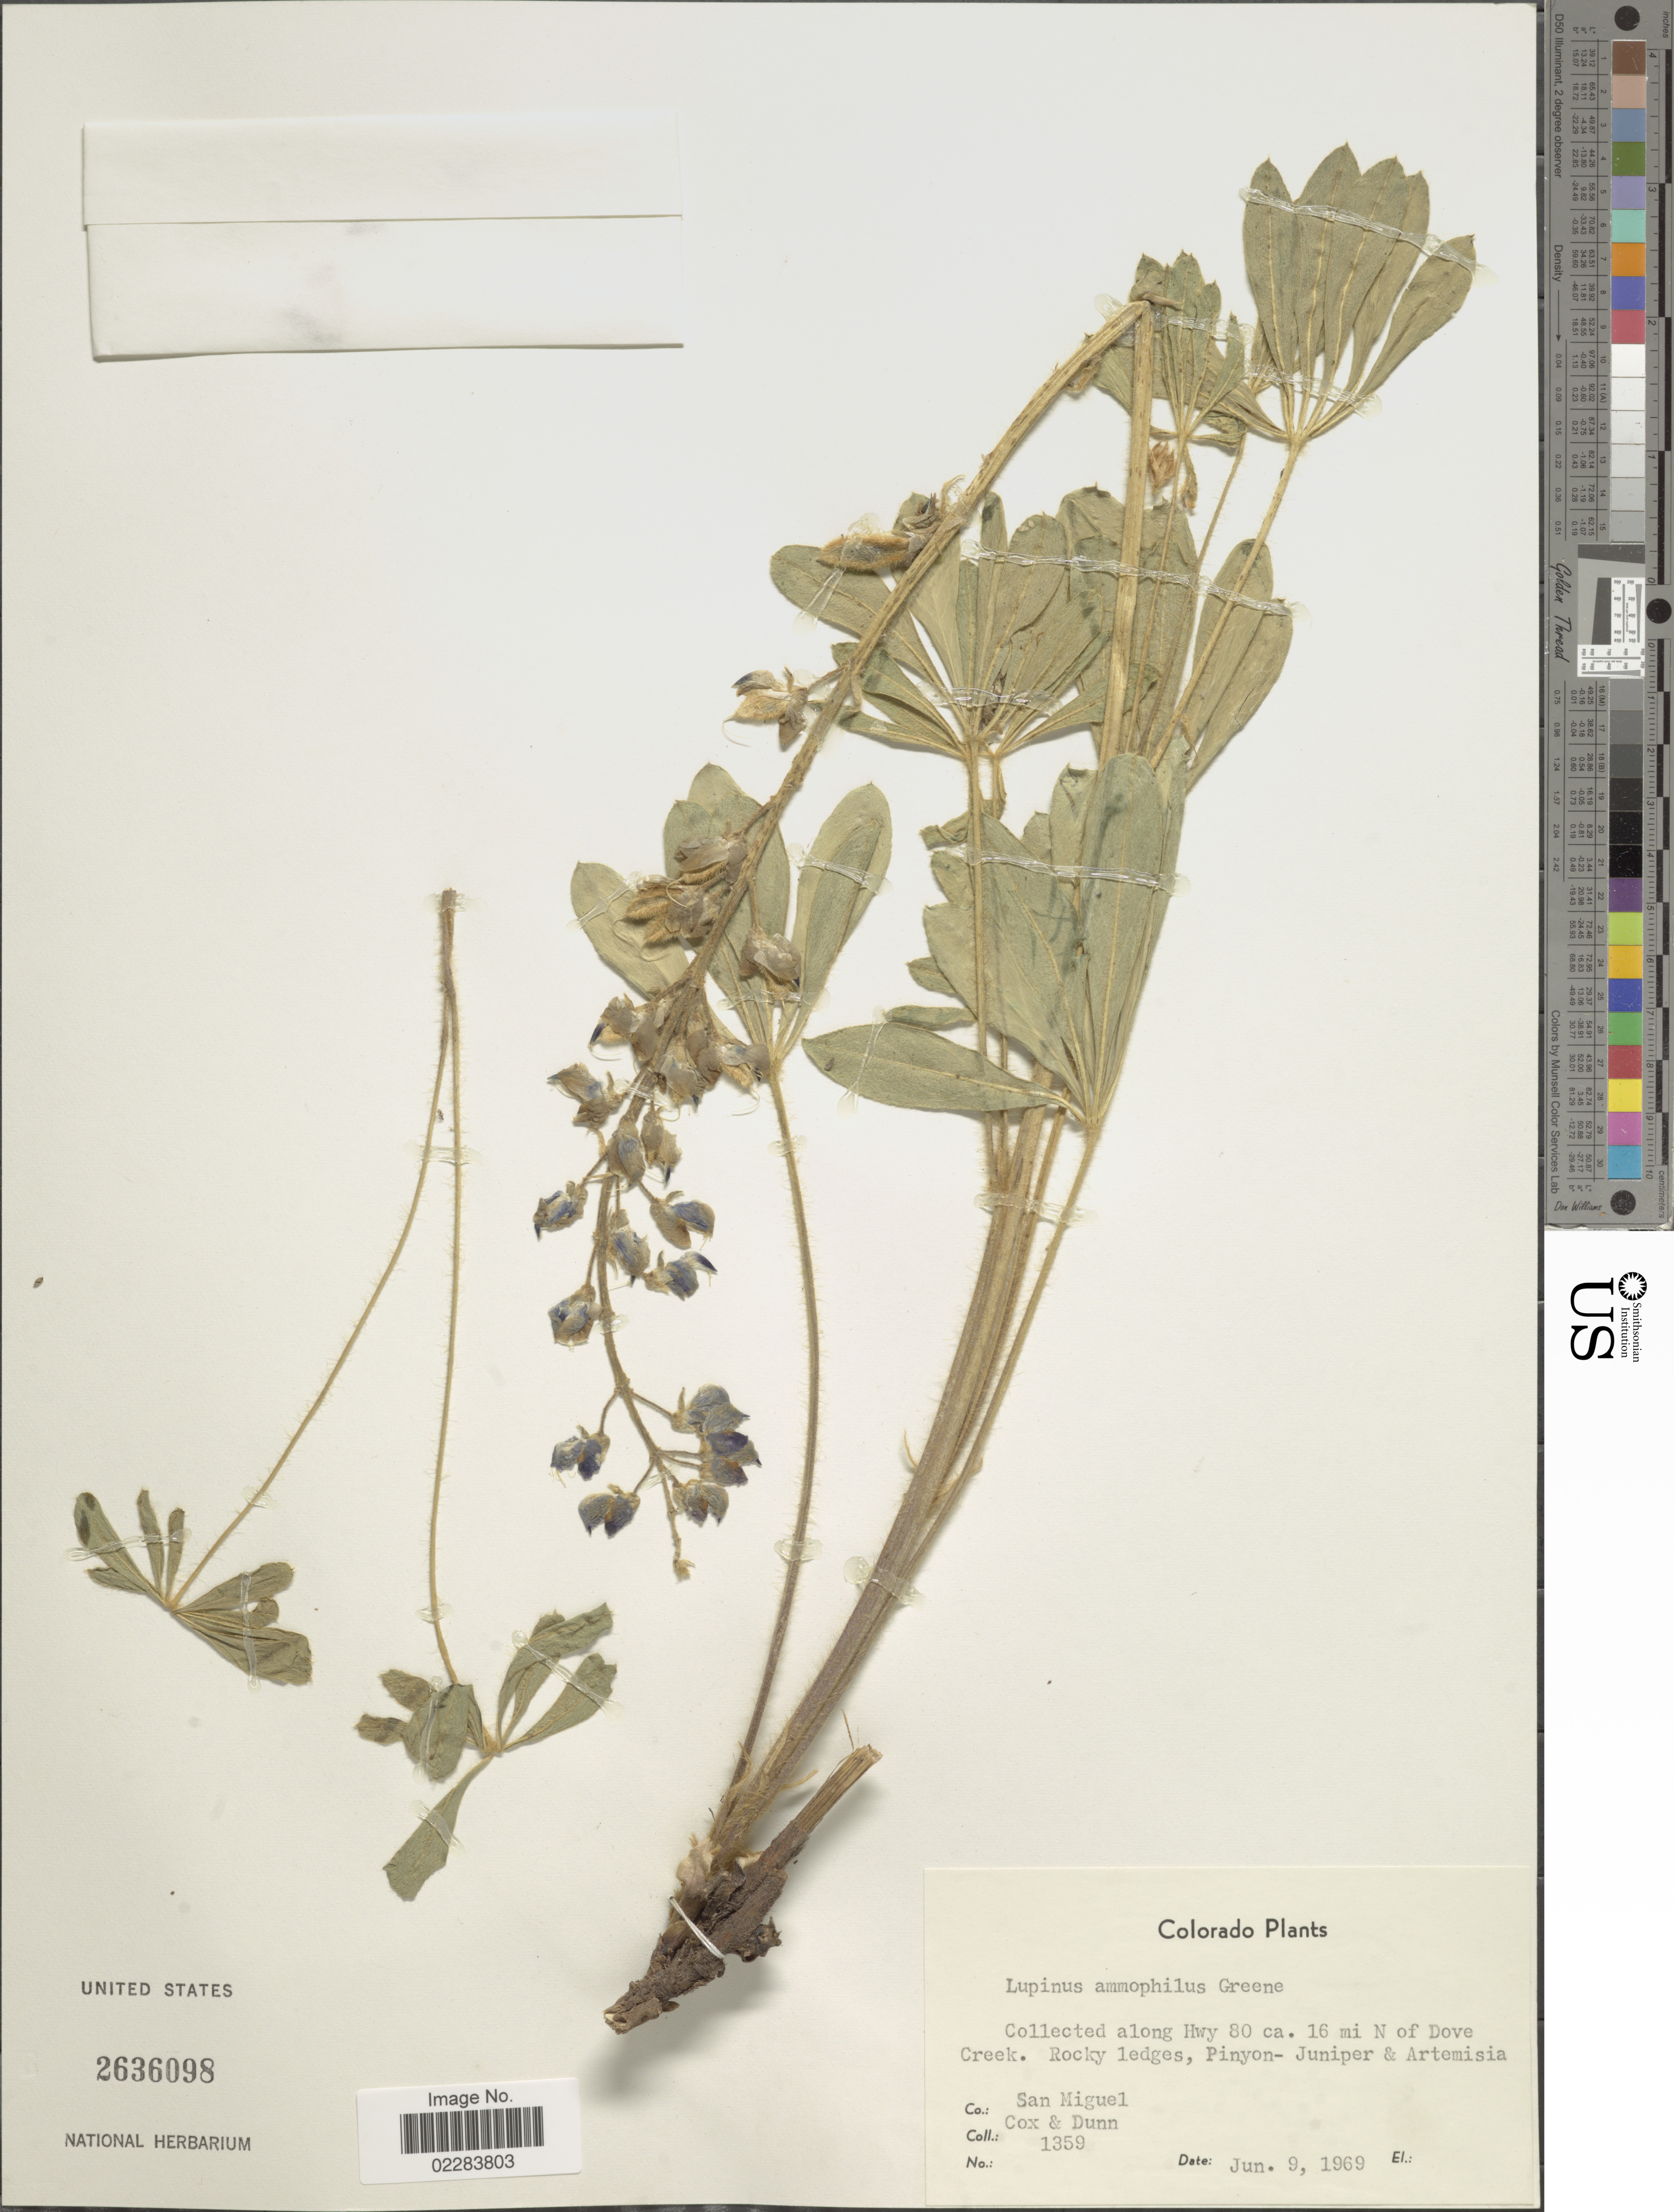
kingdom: Plantae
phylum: Tracheophyta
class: Magnoliopsida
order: Fabales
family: Fabaceae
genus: Lupinus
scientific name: Lupinus ammophilus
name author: Greene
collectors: -. Cox & Dunn, --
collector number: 1359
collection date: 1969-06-09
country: United States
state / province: Colorado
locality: Collected along Hwy 80 ca. 16 mi N. of Dove Creek. Rocky ledges, Pinyon- Juniper & Artemisia. Co.: San Miguel.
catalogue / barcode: US 2636098